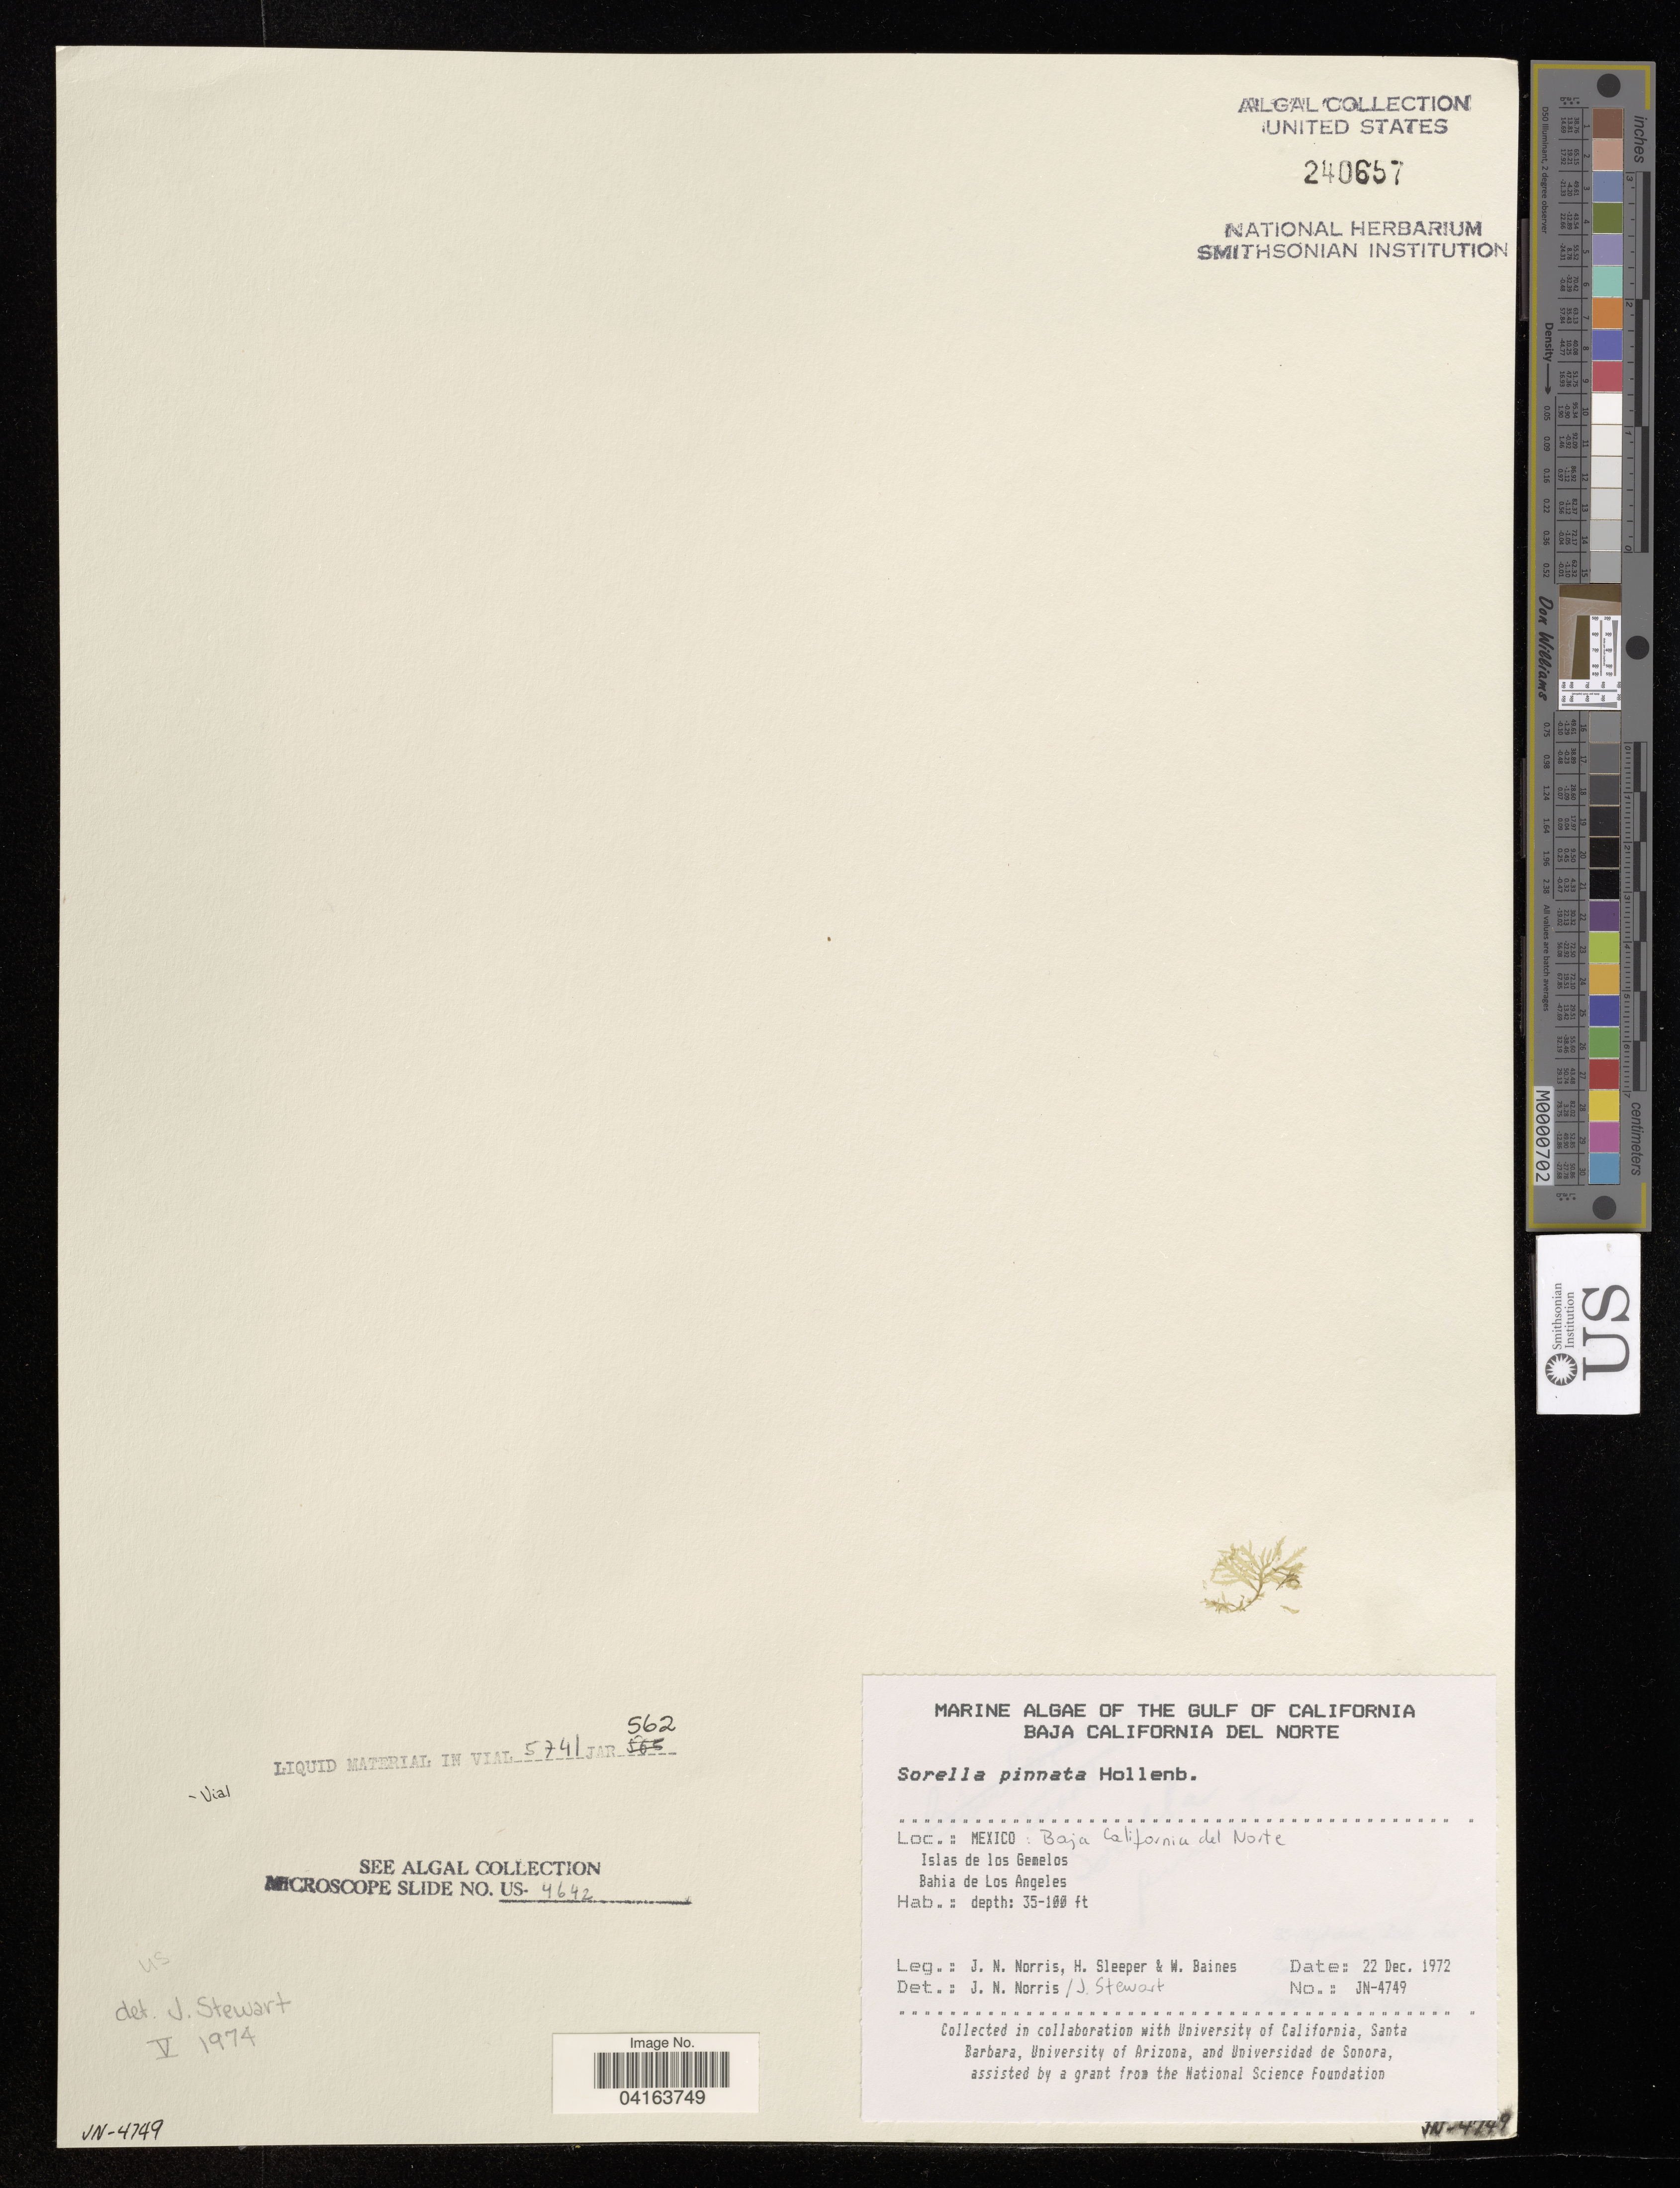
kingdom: Plantae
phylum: Rhodophyta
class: Florideophyceae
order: Ceramiales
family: Delesseriaceae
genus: Sorella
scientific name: Sorella pinnata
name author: Hollenb.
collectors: J. Norris, H. Sleeper & W. Baines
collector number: JN-4749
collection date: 1972-12-22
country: Mexico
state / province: Baja California Norte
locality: Islas de los Gemelos. Bahia de Los Angeles.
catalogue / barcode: US 240657